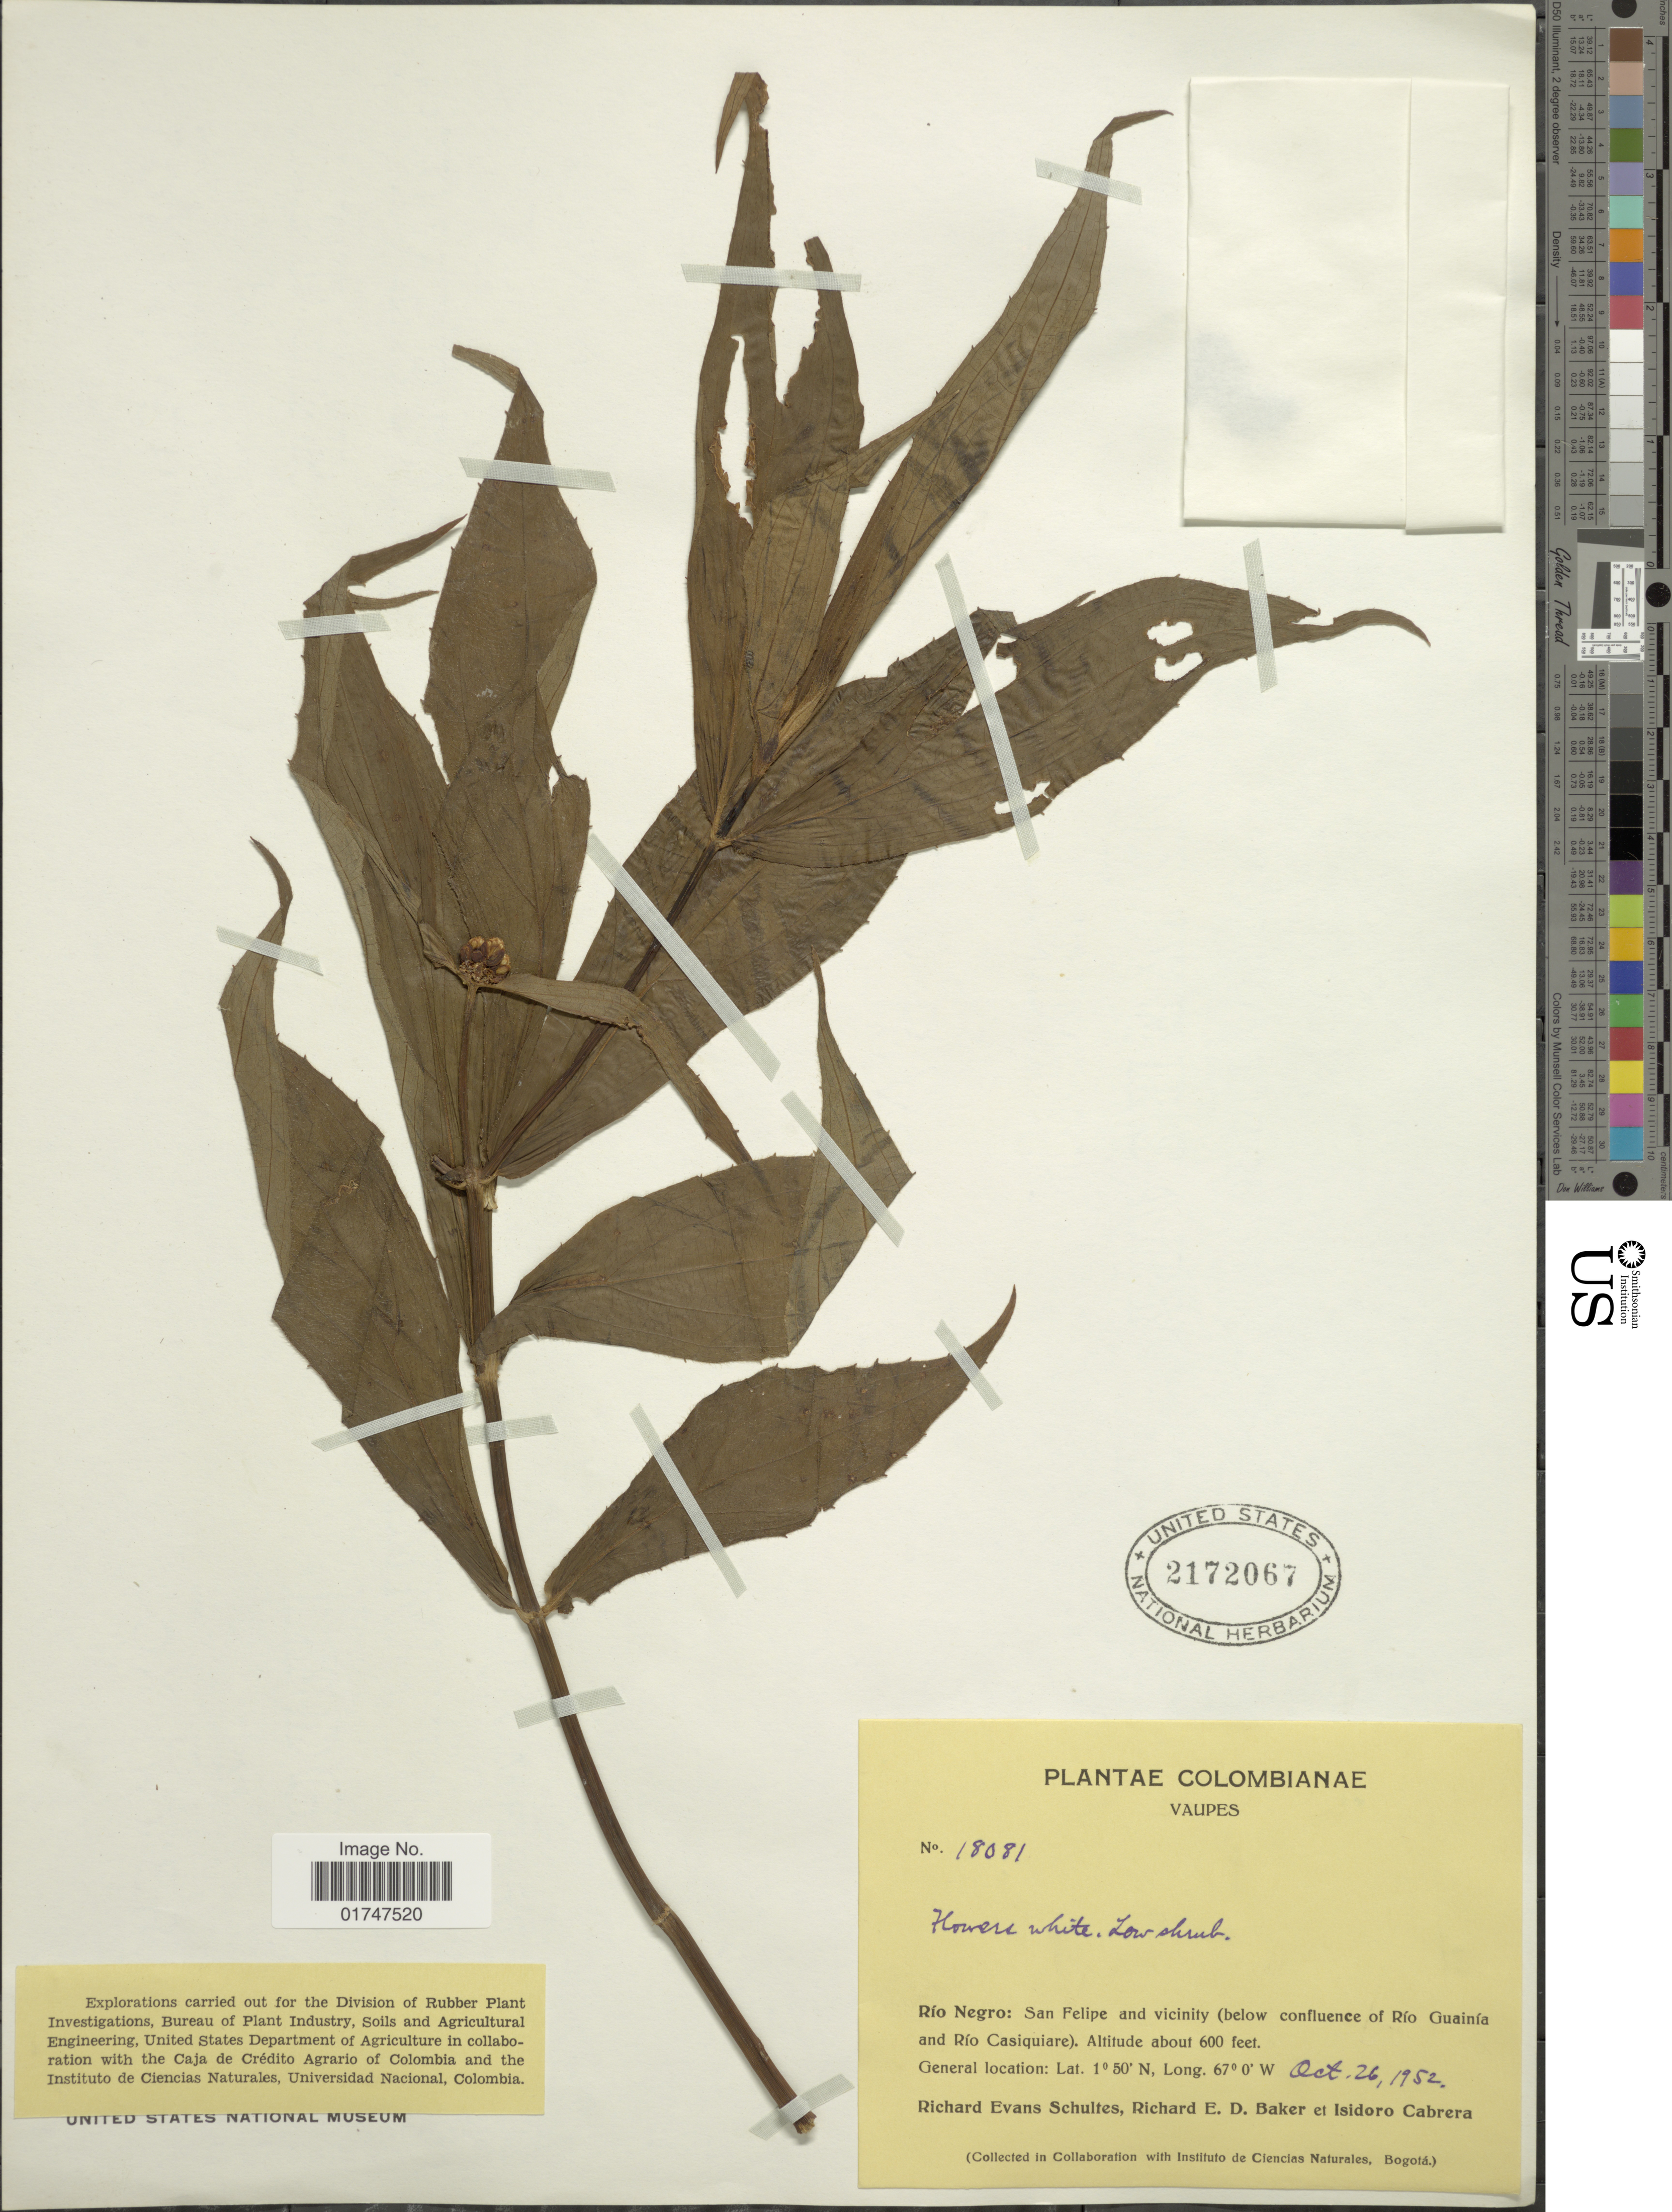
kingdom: Plantae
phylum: Tracheophyta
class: Magnoliopsida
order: Asterales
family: Asteraceae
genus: Ichthyothere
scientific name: Ichthyothere sp.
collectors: R. E. Schultes, R. E. D. Baker & I. Cabrera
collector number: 18081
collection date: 1952-10-26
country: Colombia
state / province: Vaupés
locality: Río Negro: San Felipe and vicinity (below confluence of Río Guainía and Río Casiquiare)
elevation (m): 183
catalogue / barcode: US 2172067